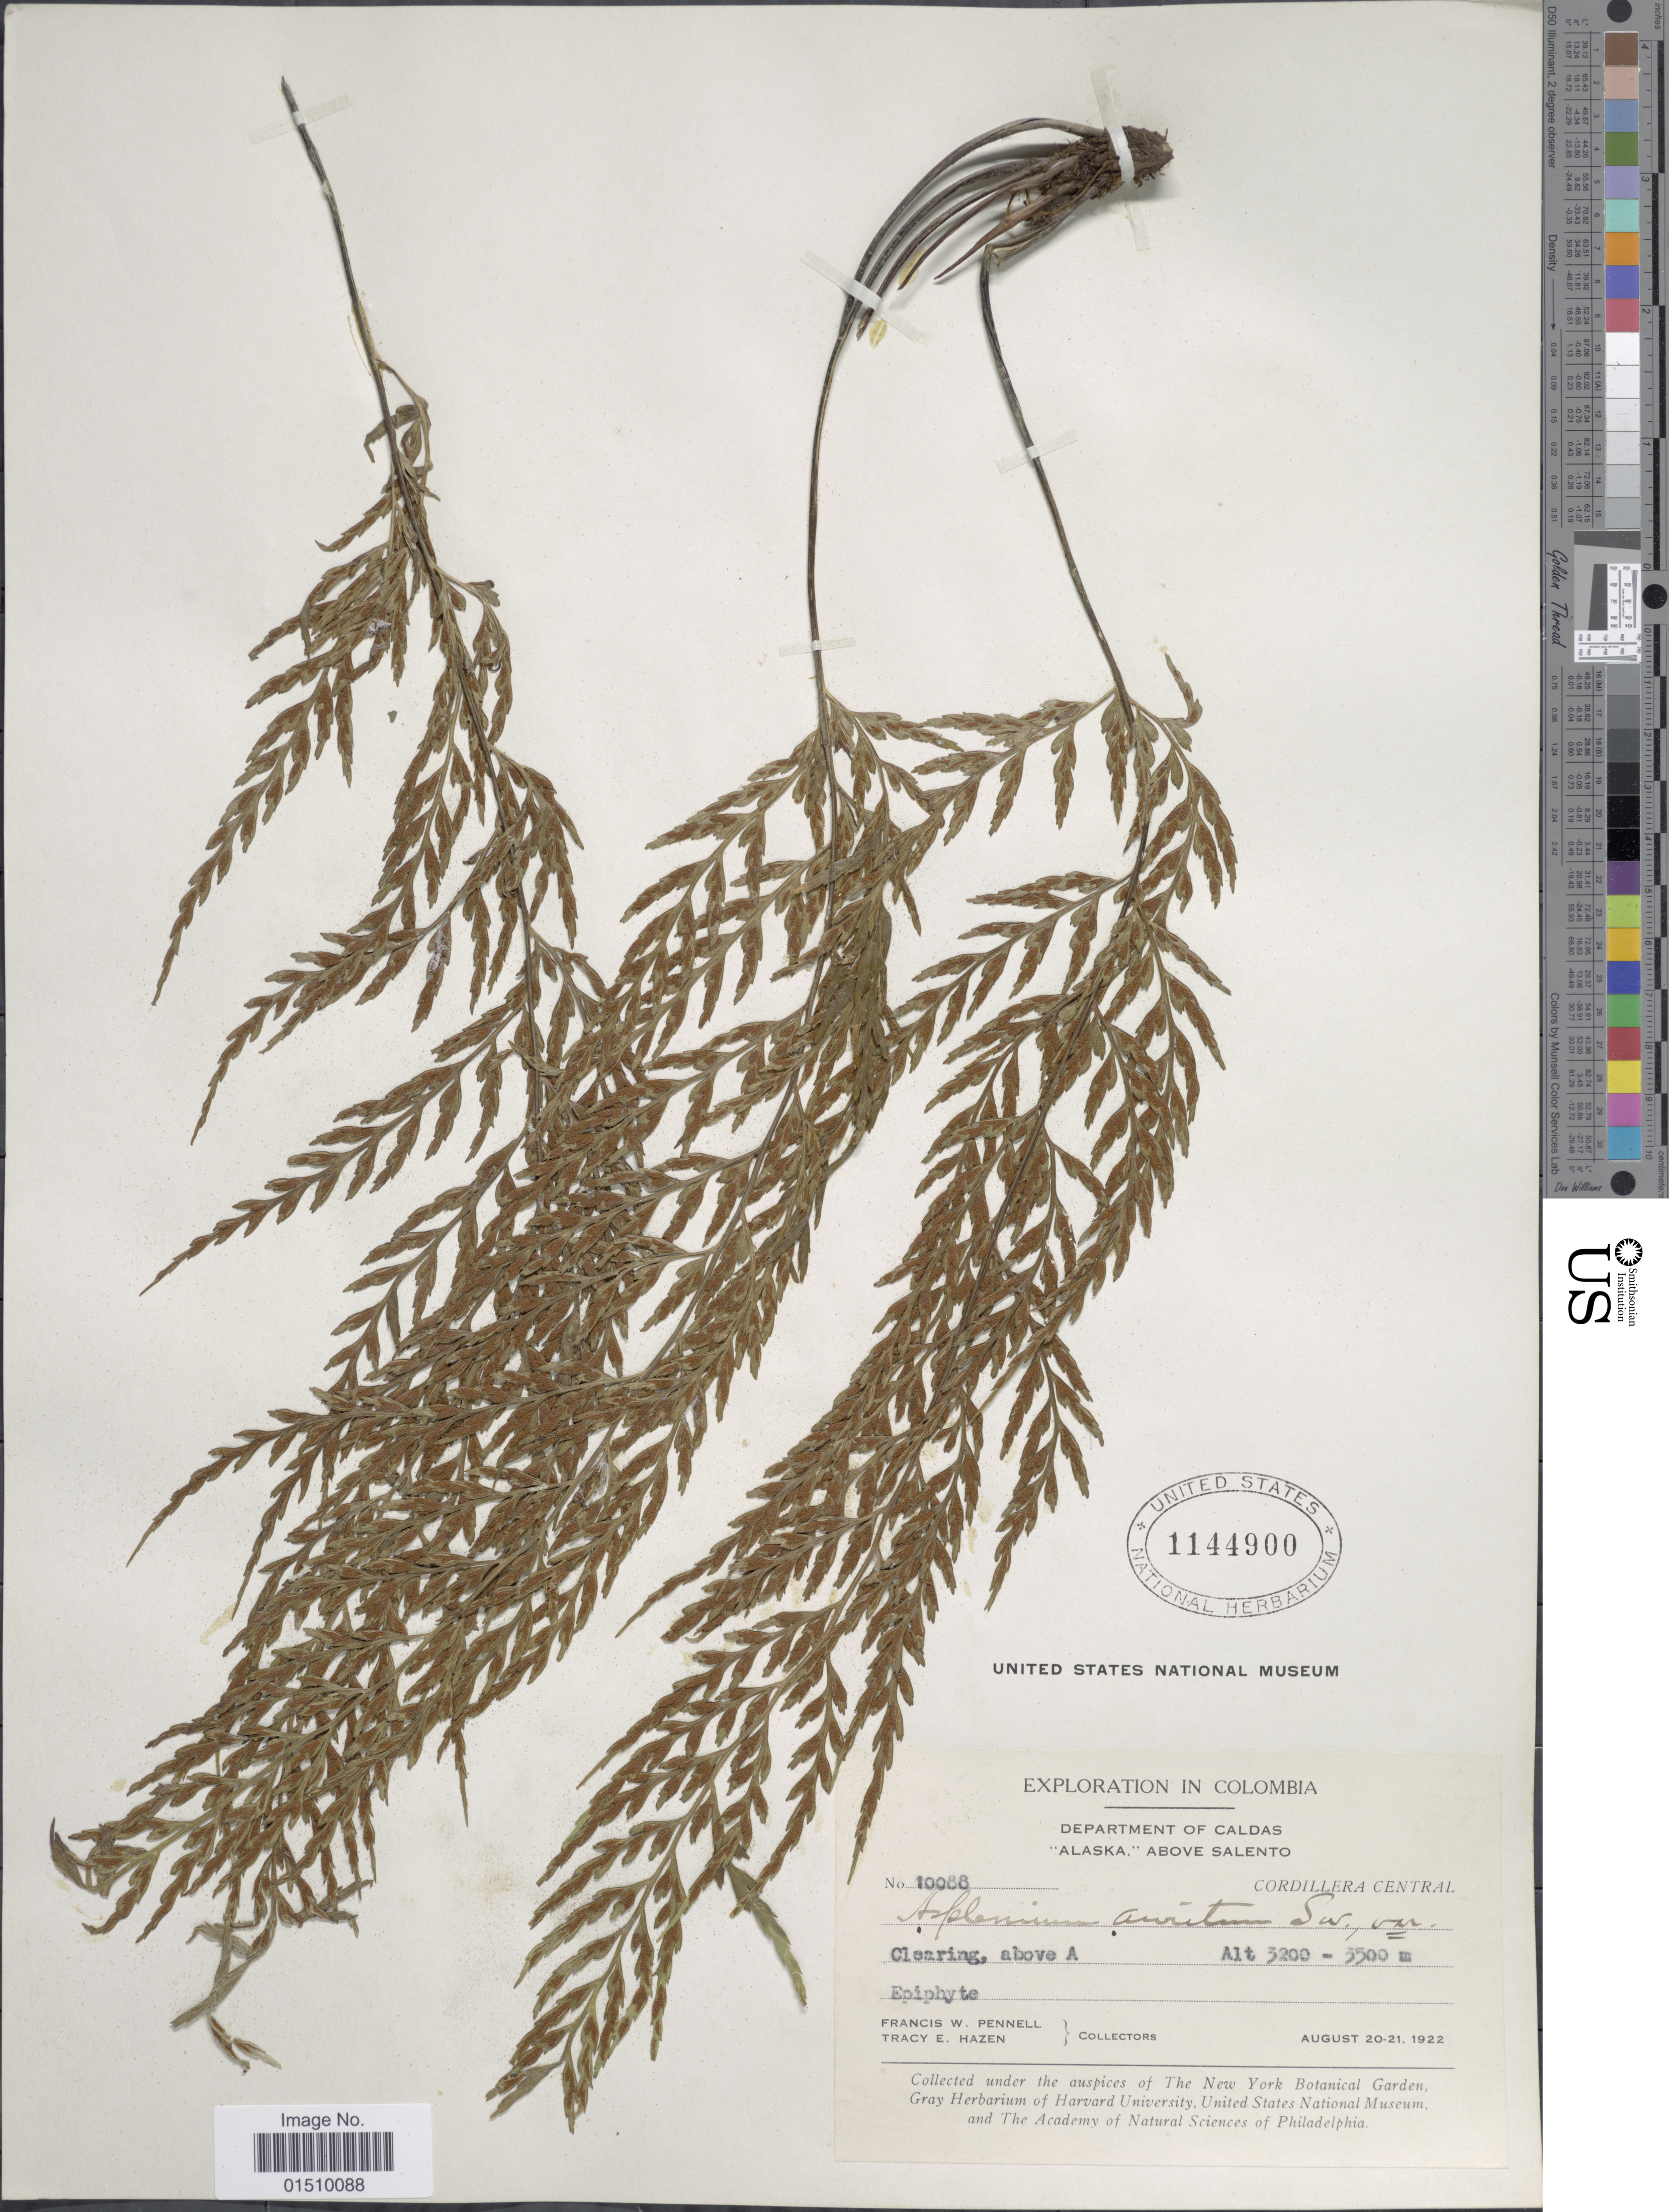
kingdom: Plantae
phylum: Tracheophyta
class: Polypodiopsida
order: Polypodiales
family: Aspleniaceae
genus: Asplenium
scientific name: Asplenium auritum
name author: Sw.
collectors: F. W. Pennell & T. E. Hazen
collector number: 10088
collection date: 1922-08-20/1922-08-21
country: Colombia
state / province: Caldas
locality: Colombia, Department of Caldas, "Alaska," above Salento, Cordillera Central.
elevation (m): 3200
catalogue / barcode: US 1144900